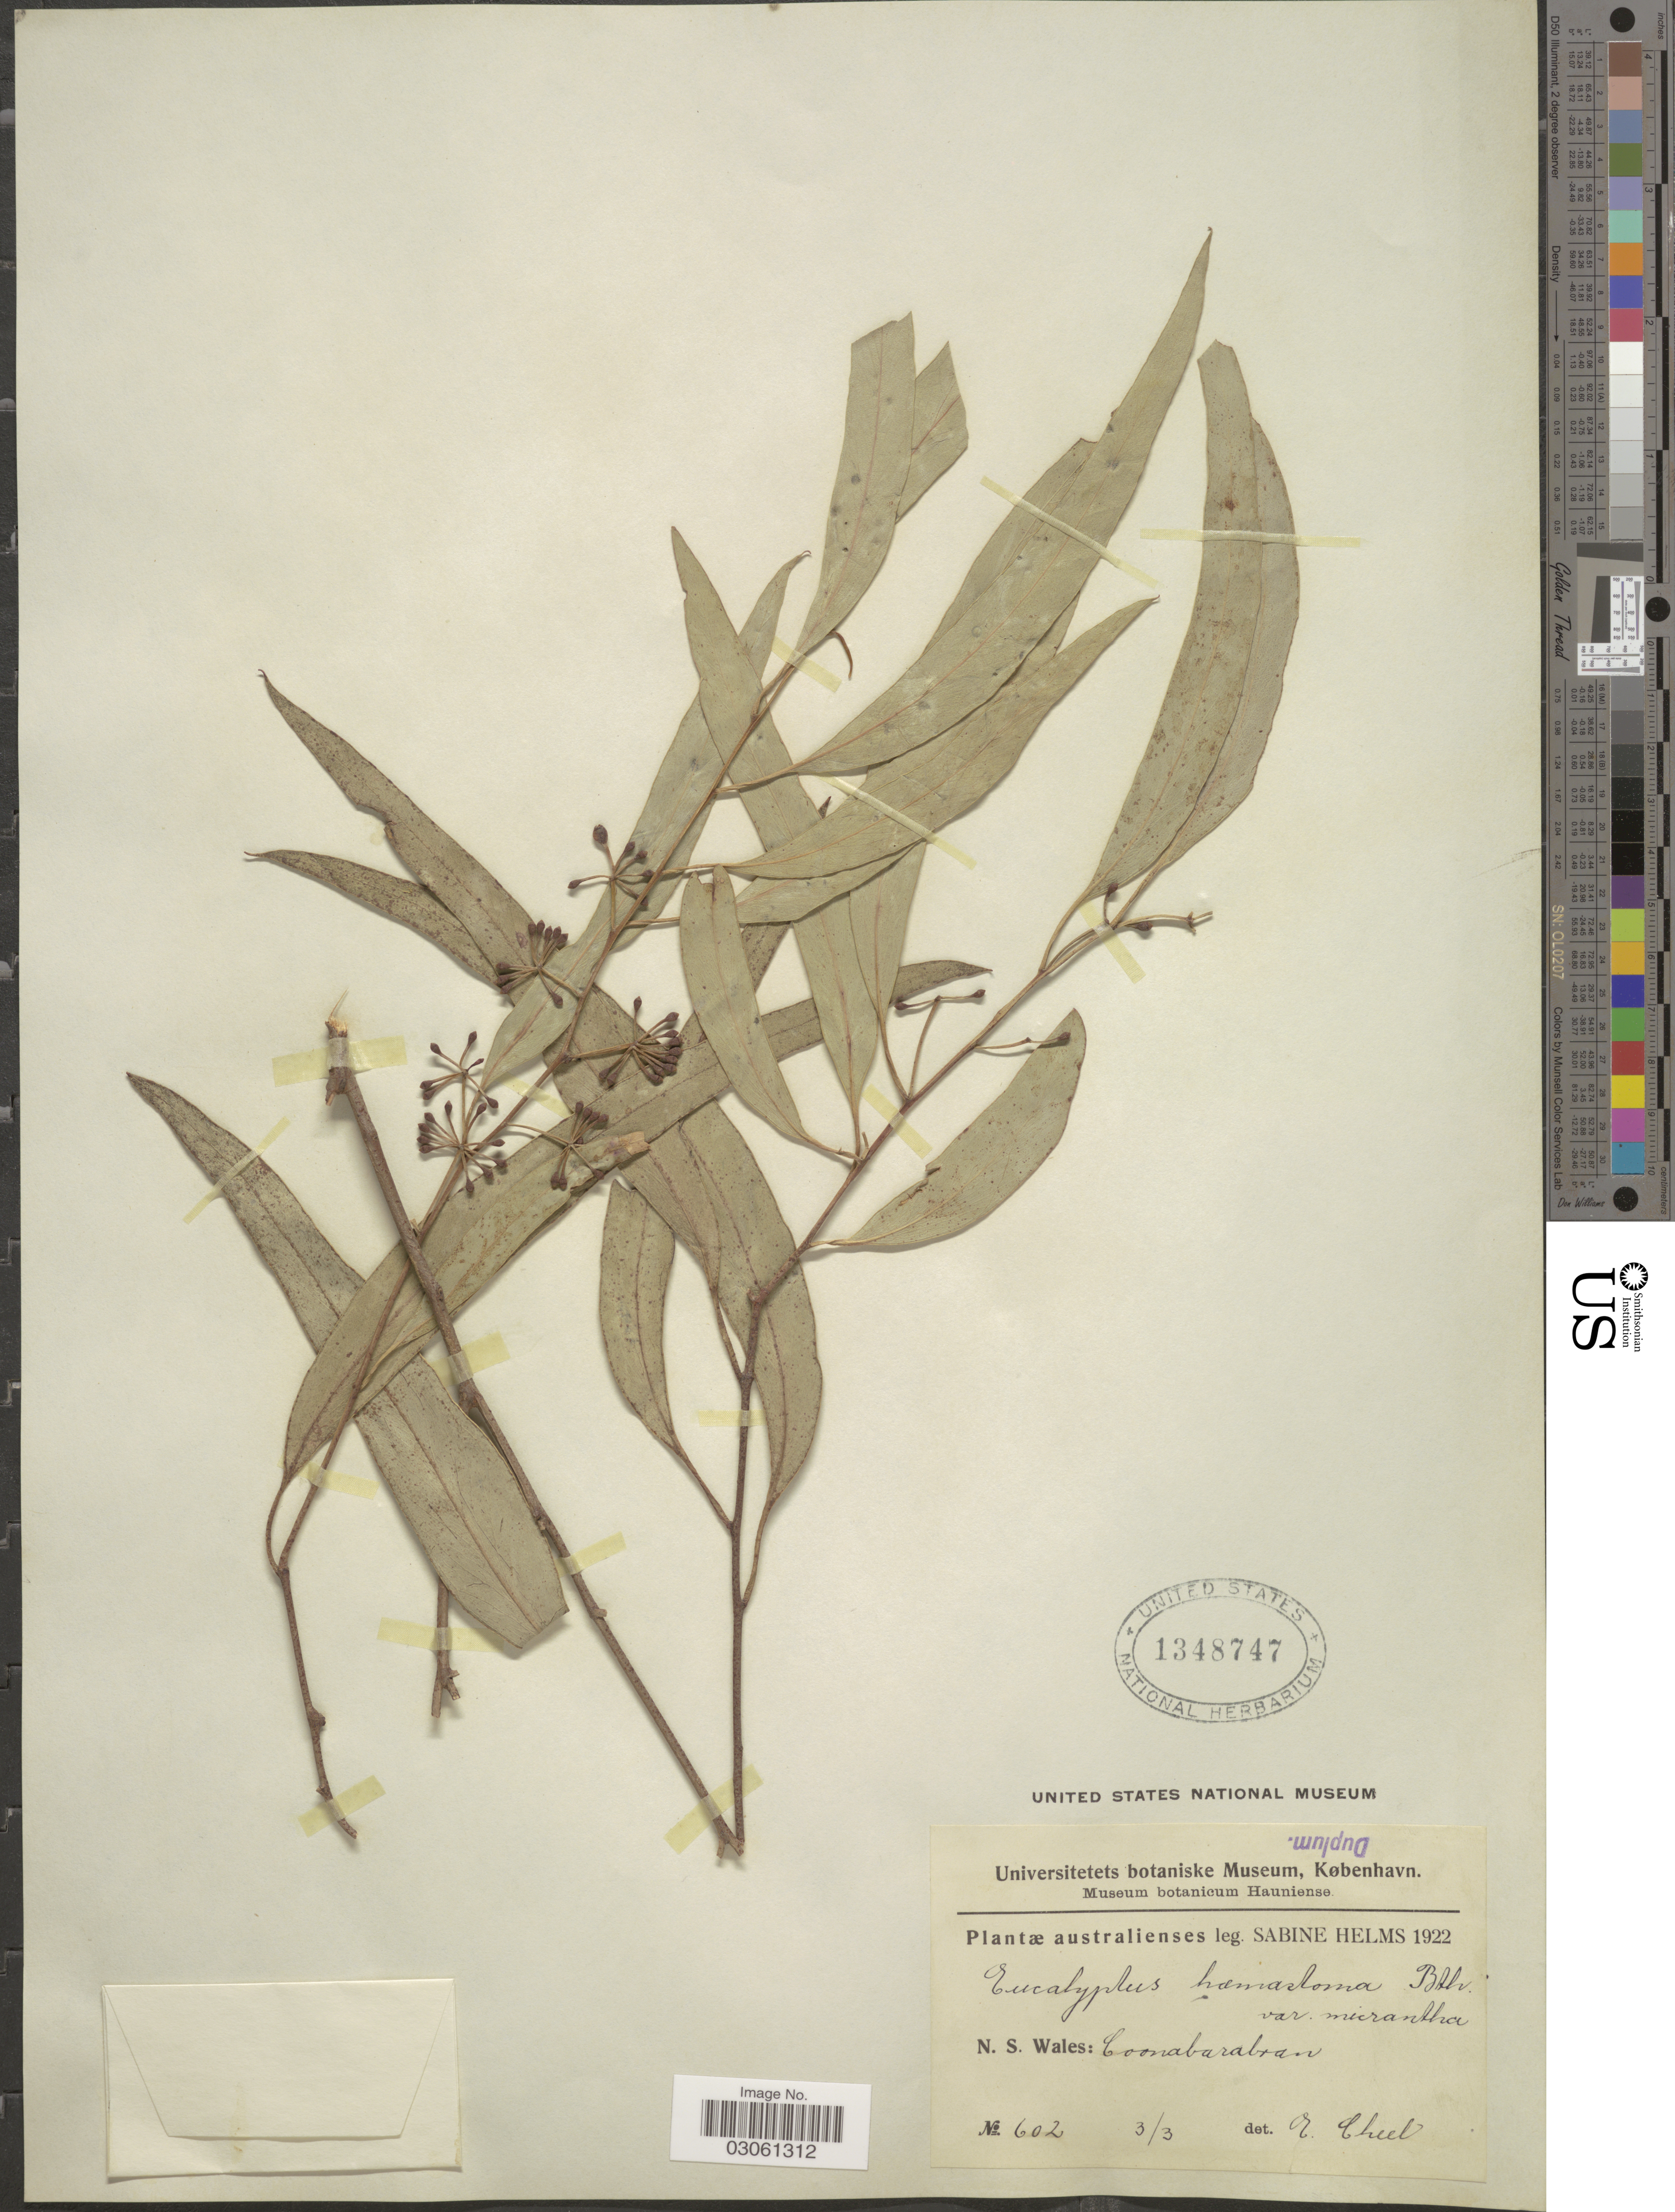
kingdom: Plantae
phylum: Tracheophyta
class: Magnoliopsida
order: Myrtales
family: Myrtaceae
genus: Eucalyptus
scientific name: Eucalyptus haemastoma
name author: Sm.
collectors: S. Helms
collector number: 602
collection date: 1922-03-03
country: Australia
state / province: New South Wales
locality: N. S. Wales: Coonabarabran.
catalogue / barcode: US 1348747